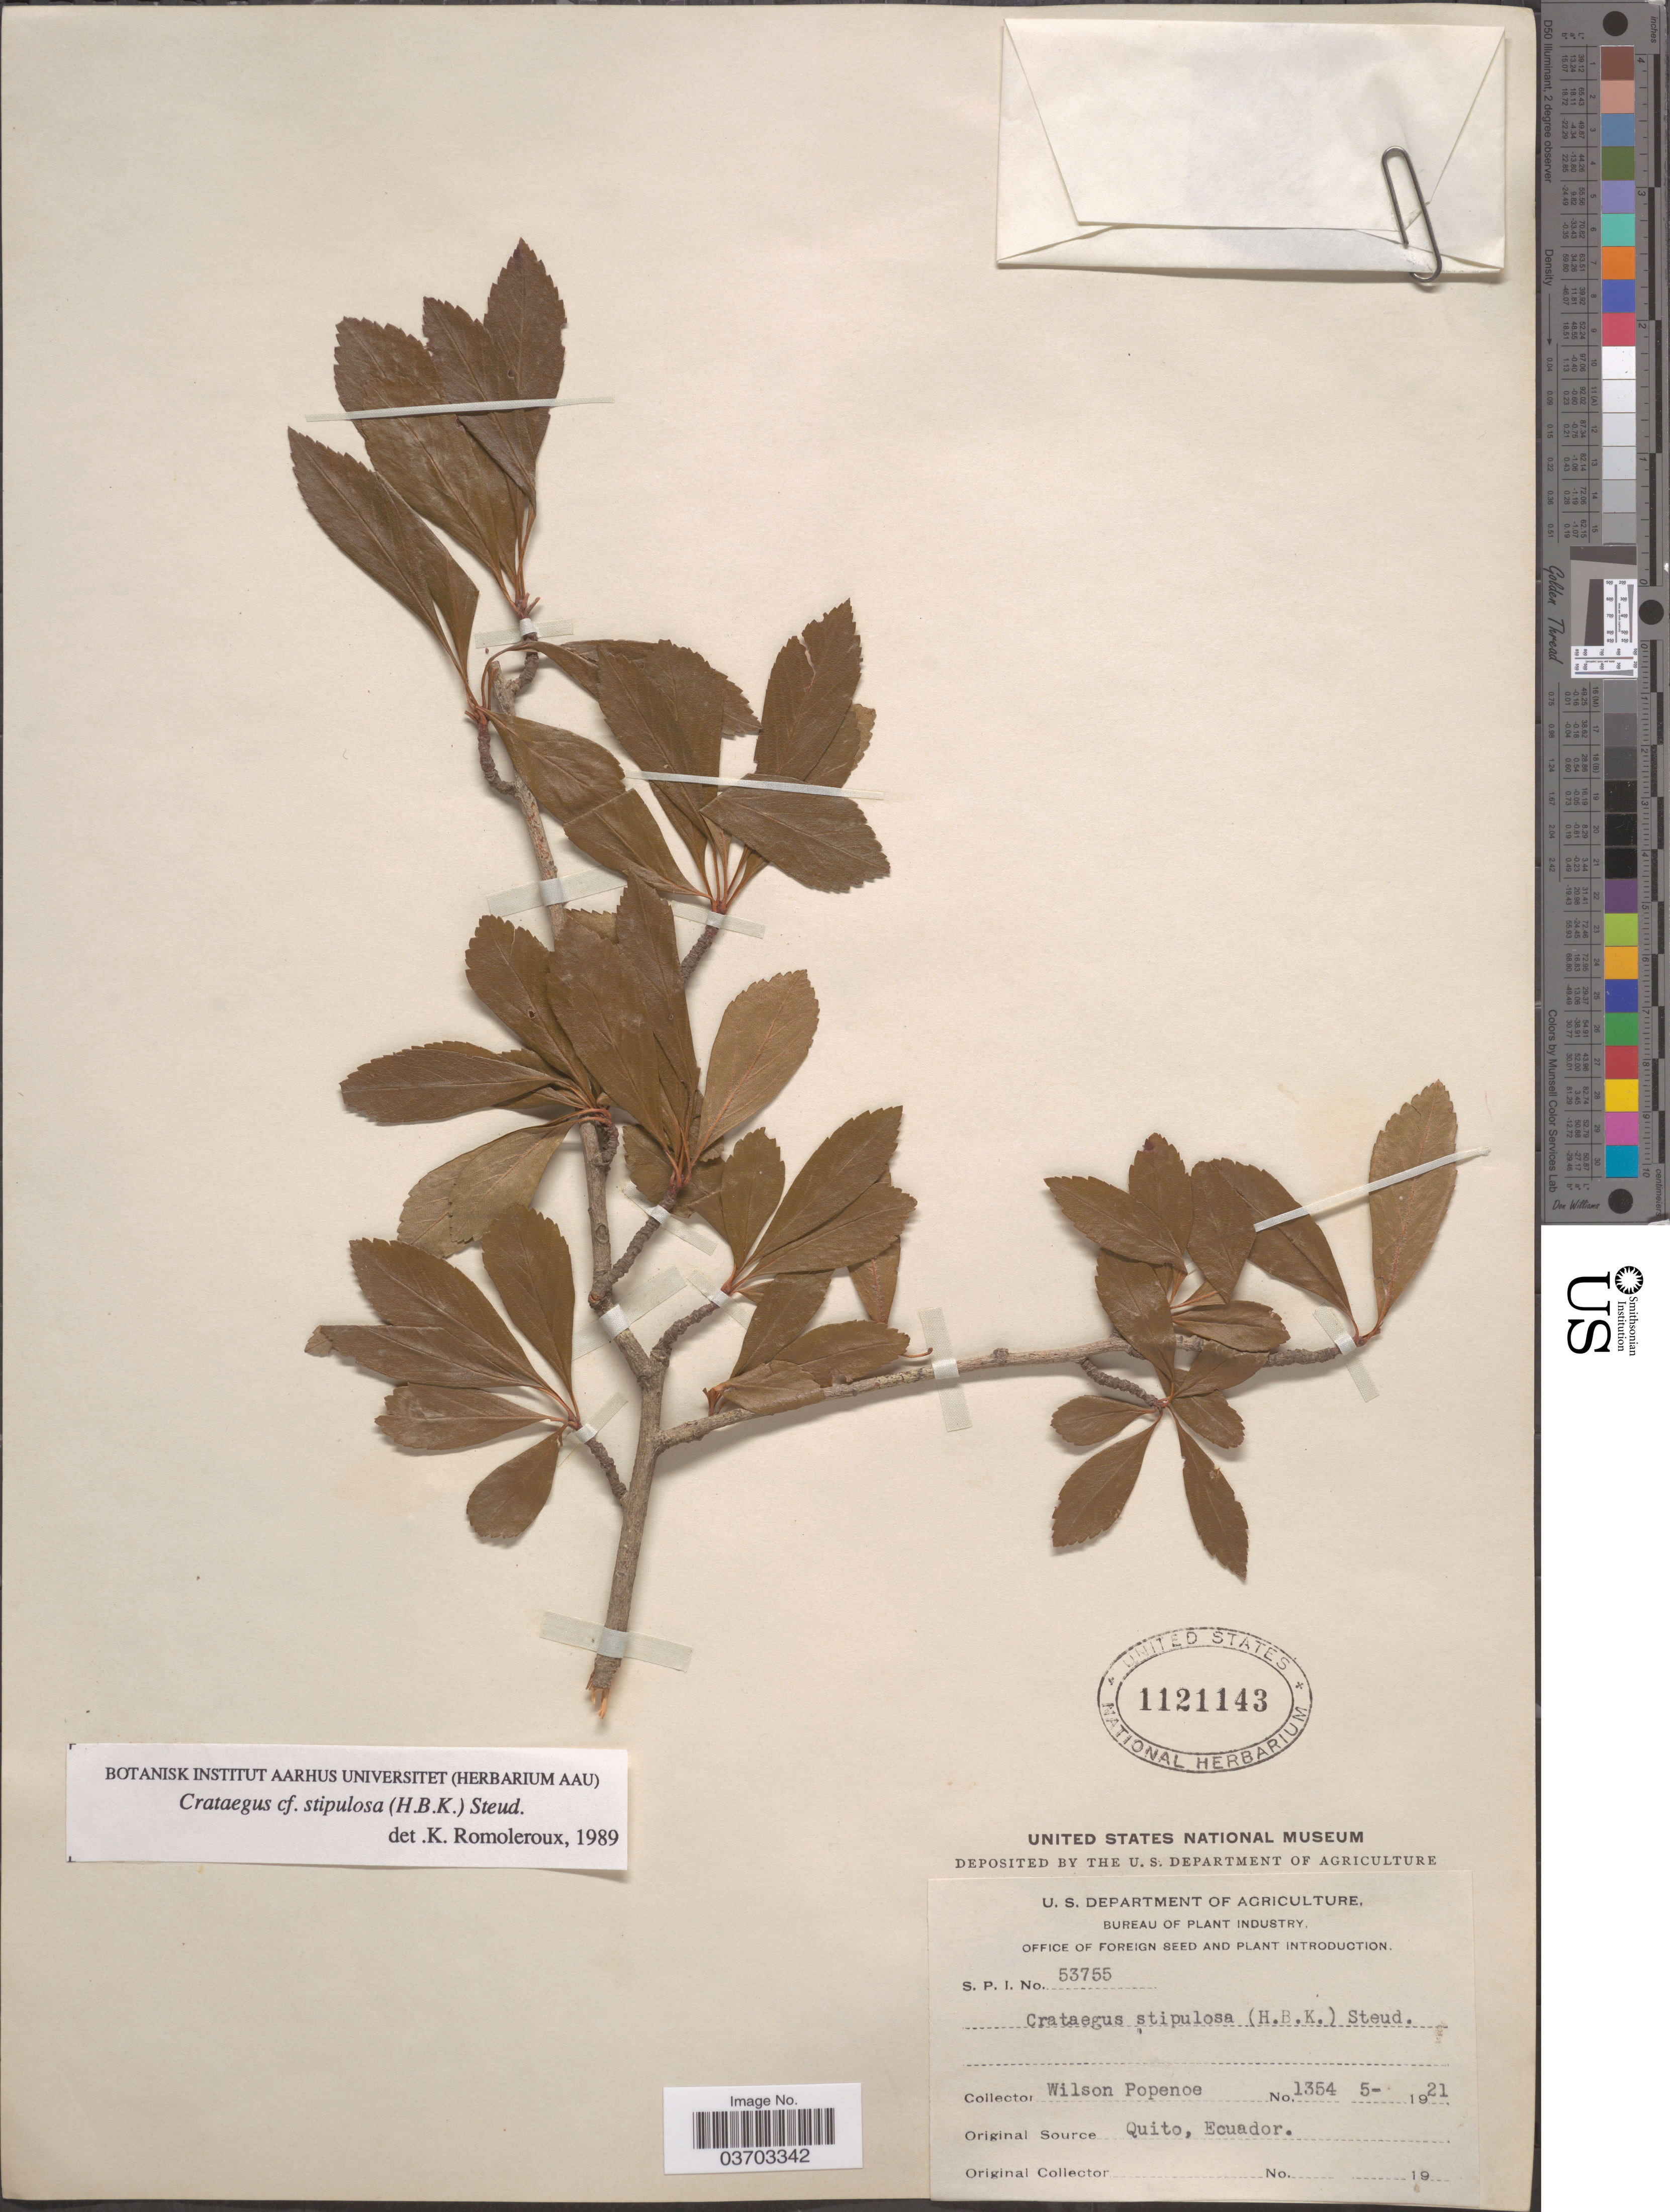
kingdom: Plantae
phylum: Tracheophyta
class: Magnoliopsida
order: Rosales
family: Rosaceae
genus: Crataegus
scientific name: Crataegus stipulosa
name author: (Kunth) Steud.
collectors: F. Popenoe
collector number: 1354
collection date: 1921-05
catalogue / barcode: US 1121143